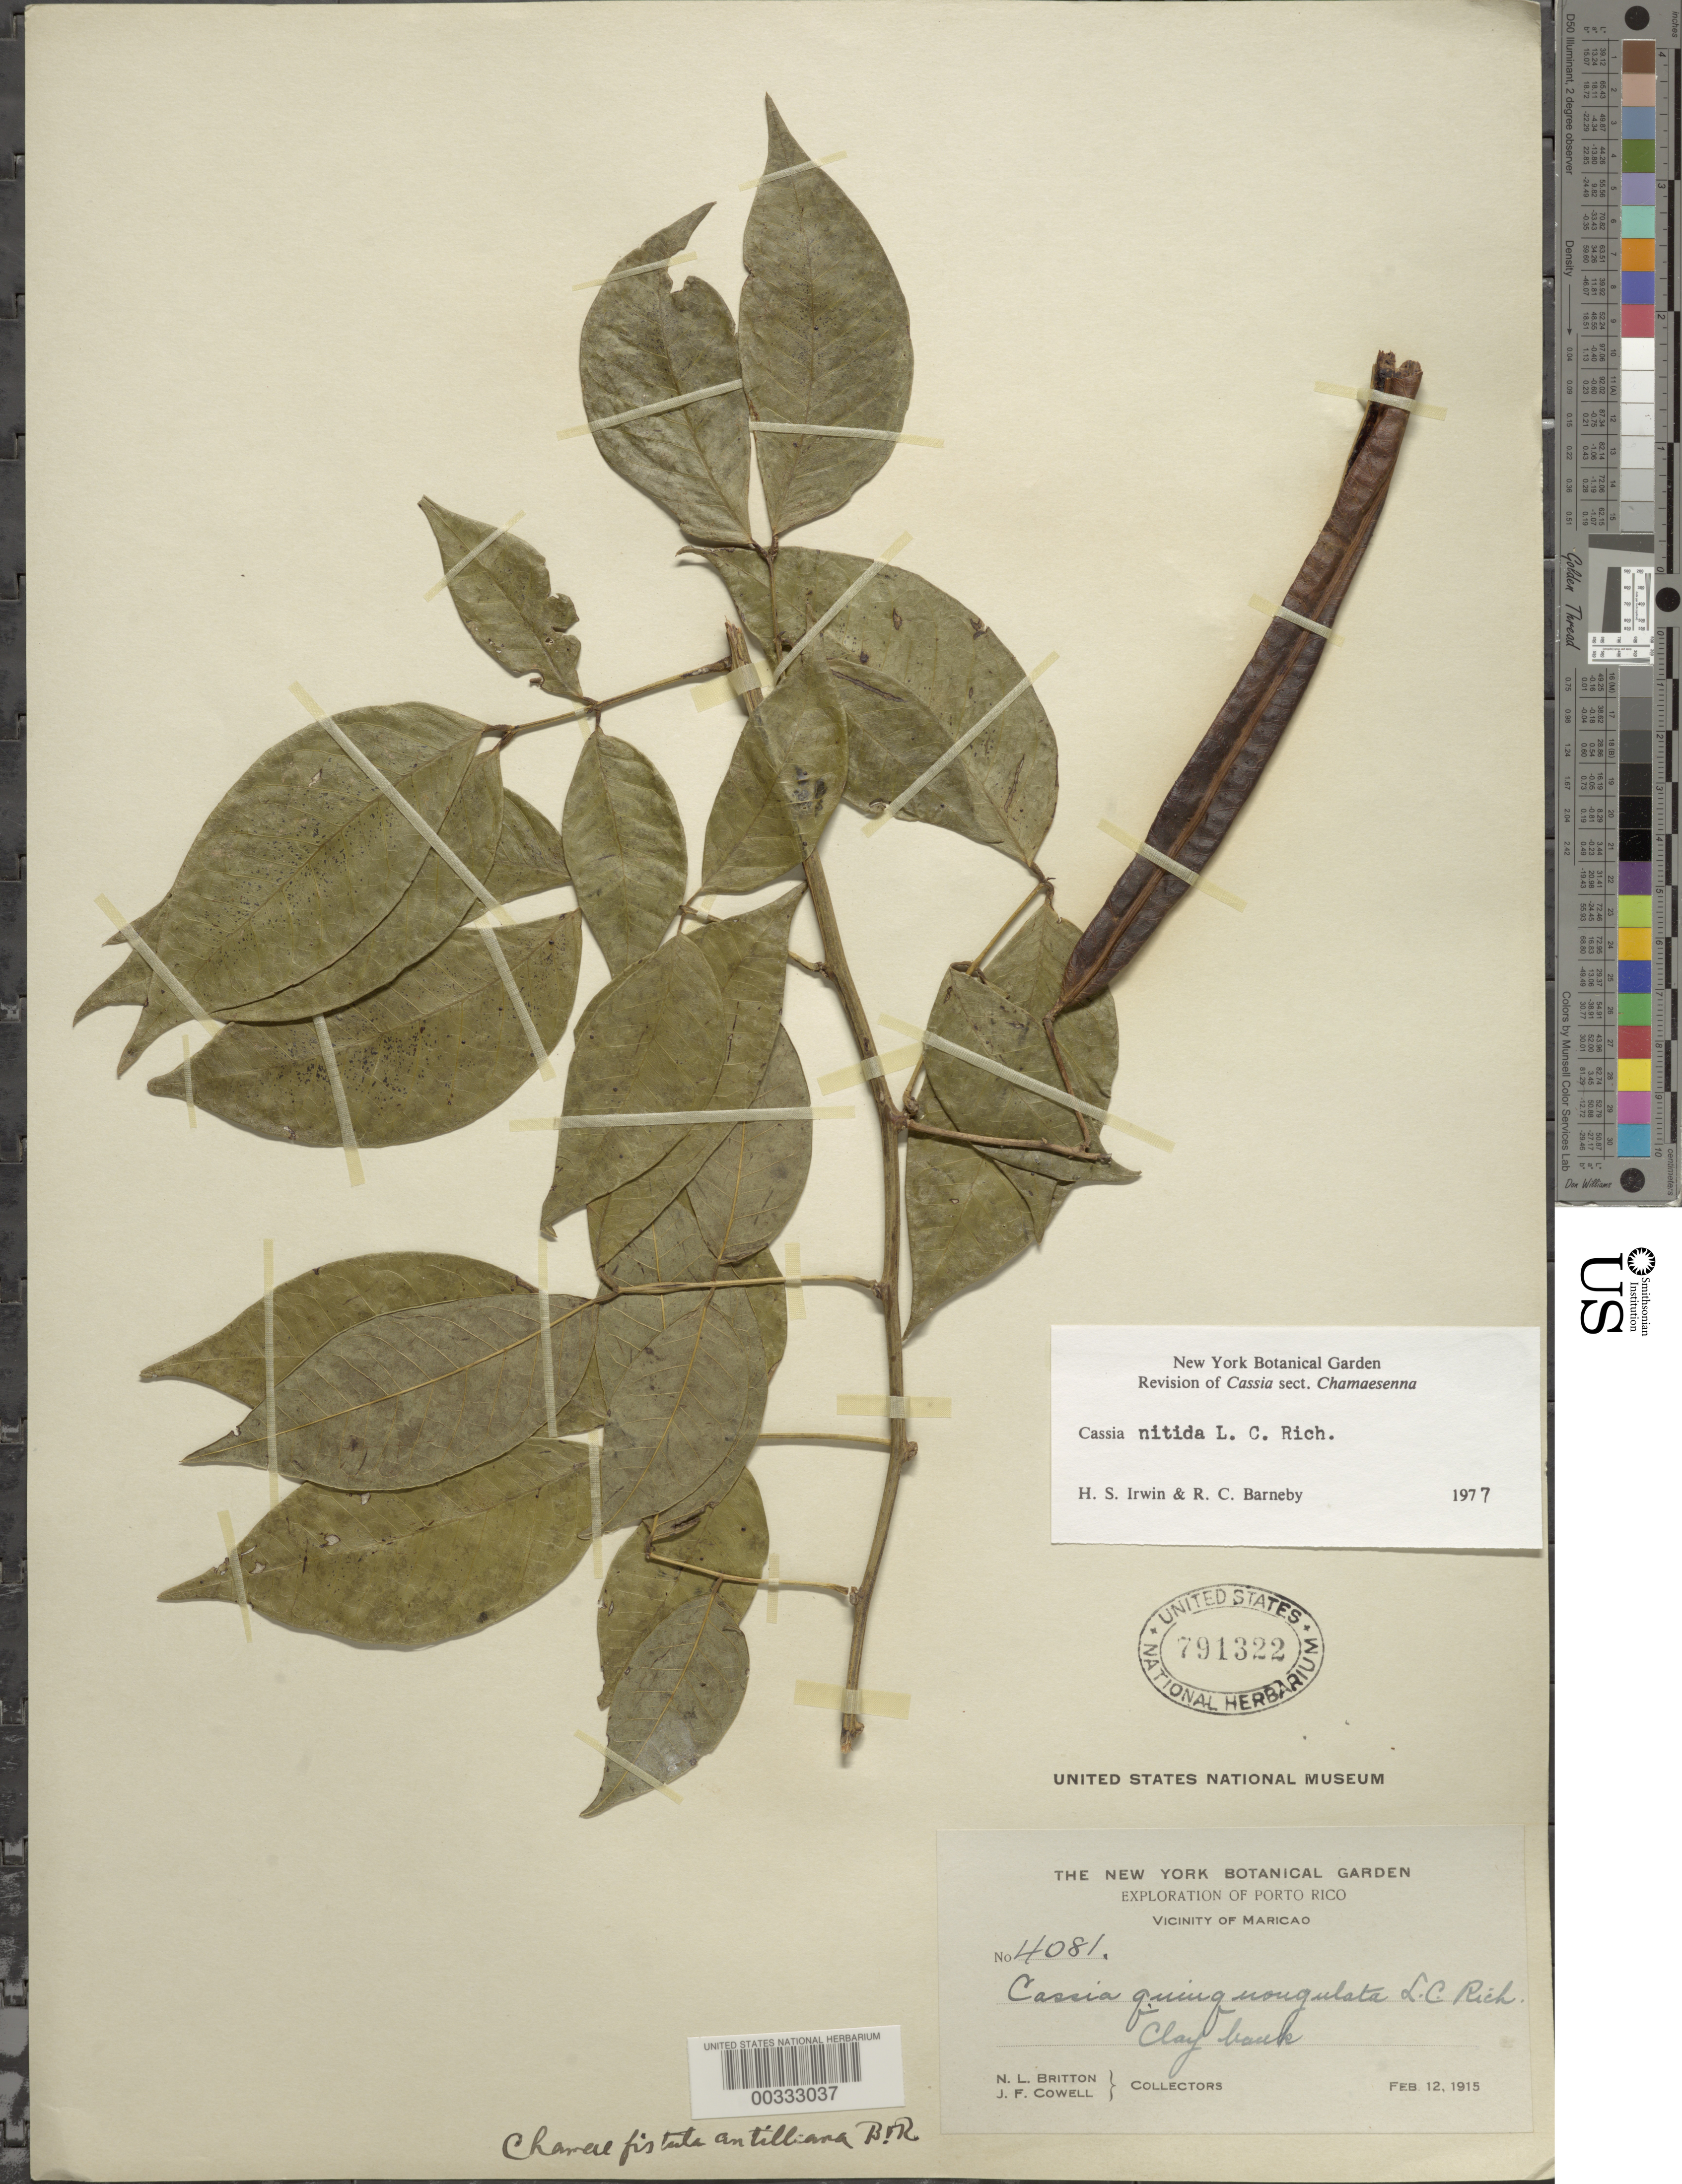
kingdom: Plantae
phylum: Tracheophyta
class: Magnoliopsida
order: Fabales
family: Fabaceae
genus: Senna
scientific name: Senna nitida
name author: (Rich.) H.S. Irwin & Barneby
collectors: N. Britton & J. F. Cowell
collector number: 4081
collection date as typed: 12 Feb 1915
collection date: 1915-02-12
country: Puerto Rico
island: Greater Antilles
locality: Vicinity of maricao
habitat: Clay bank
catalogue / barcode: US 791322